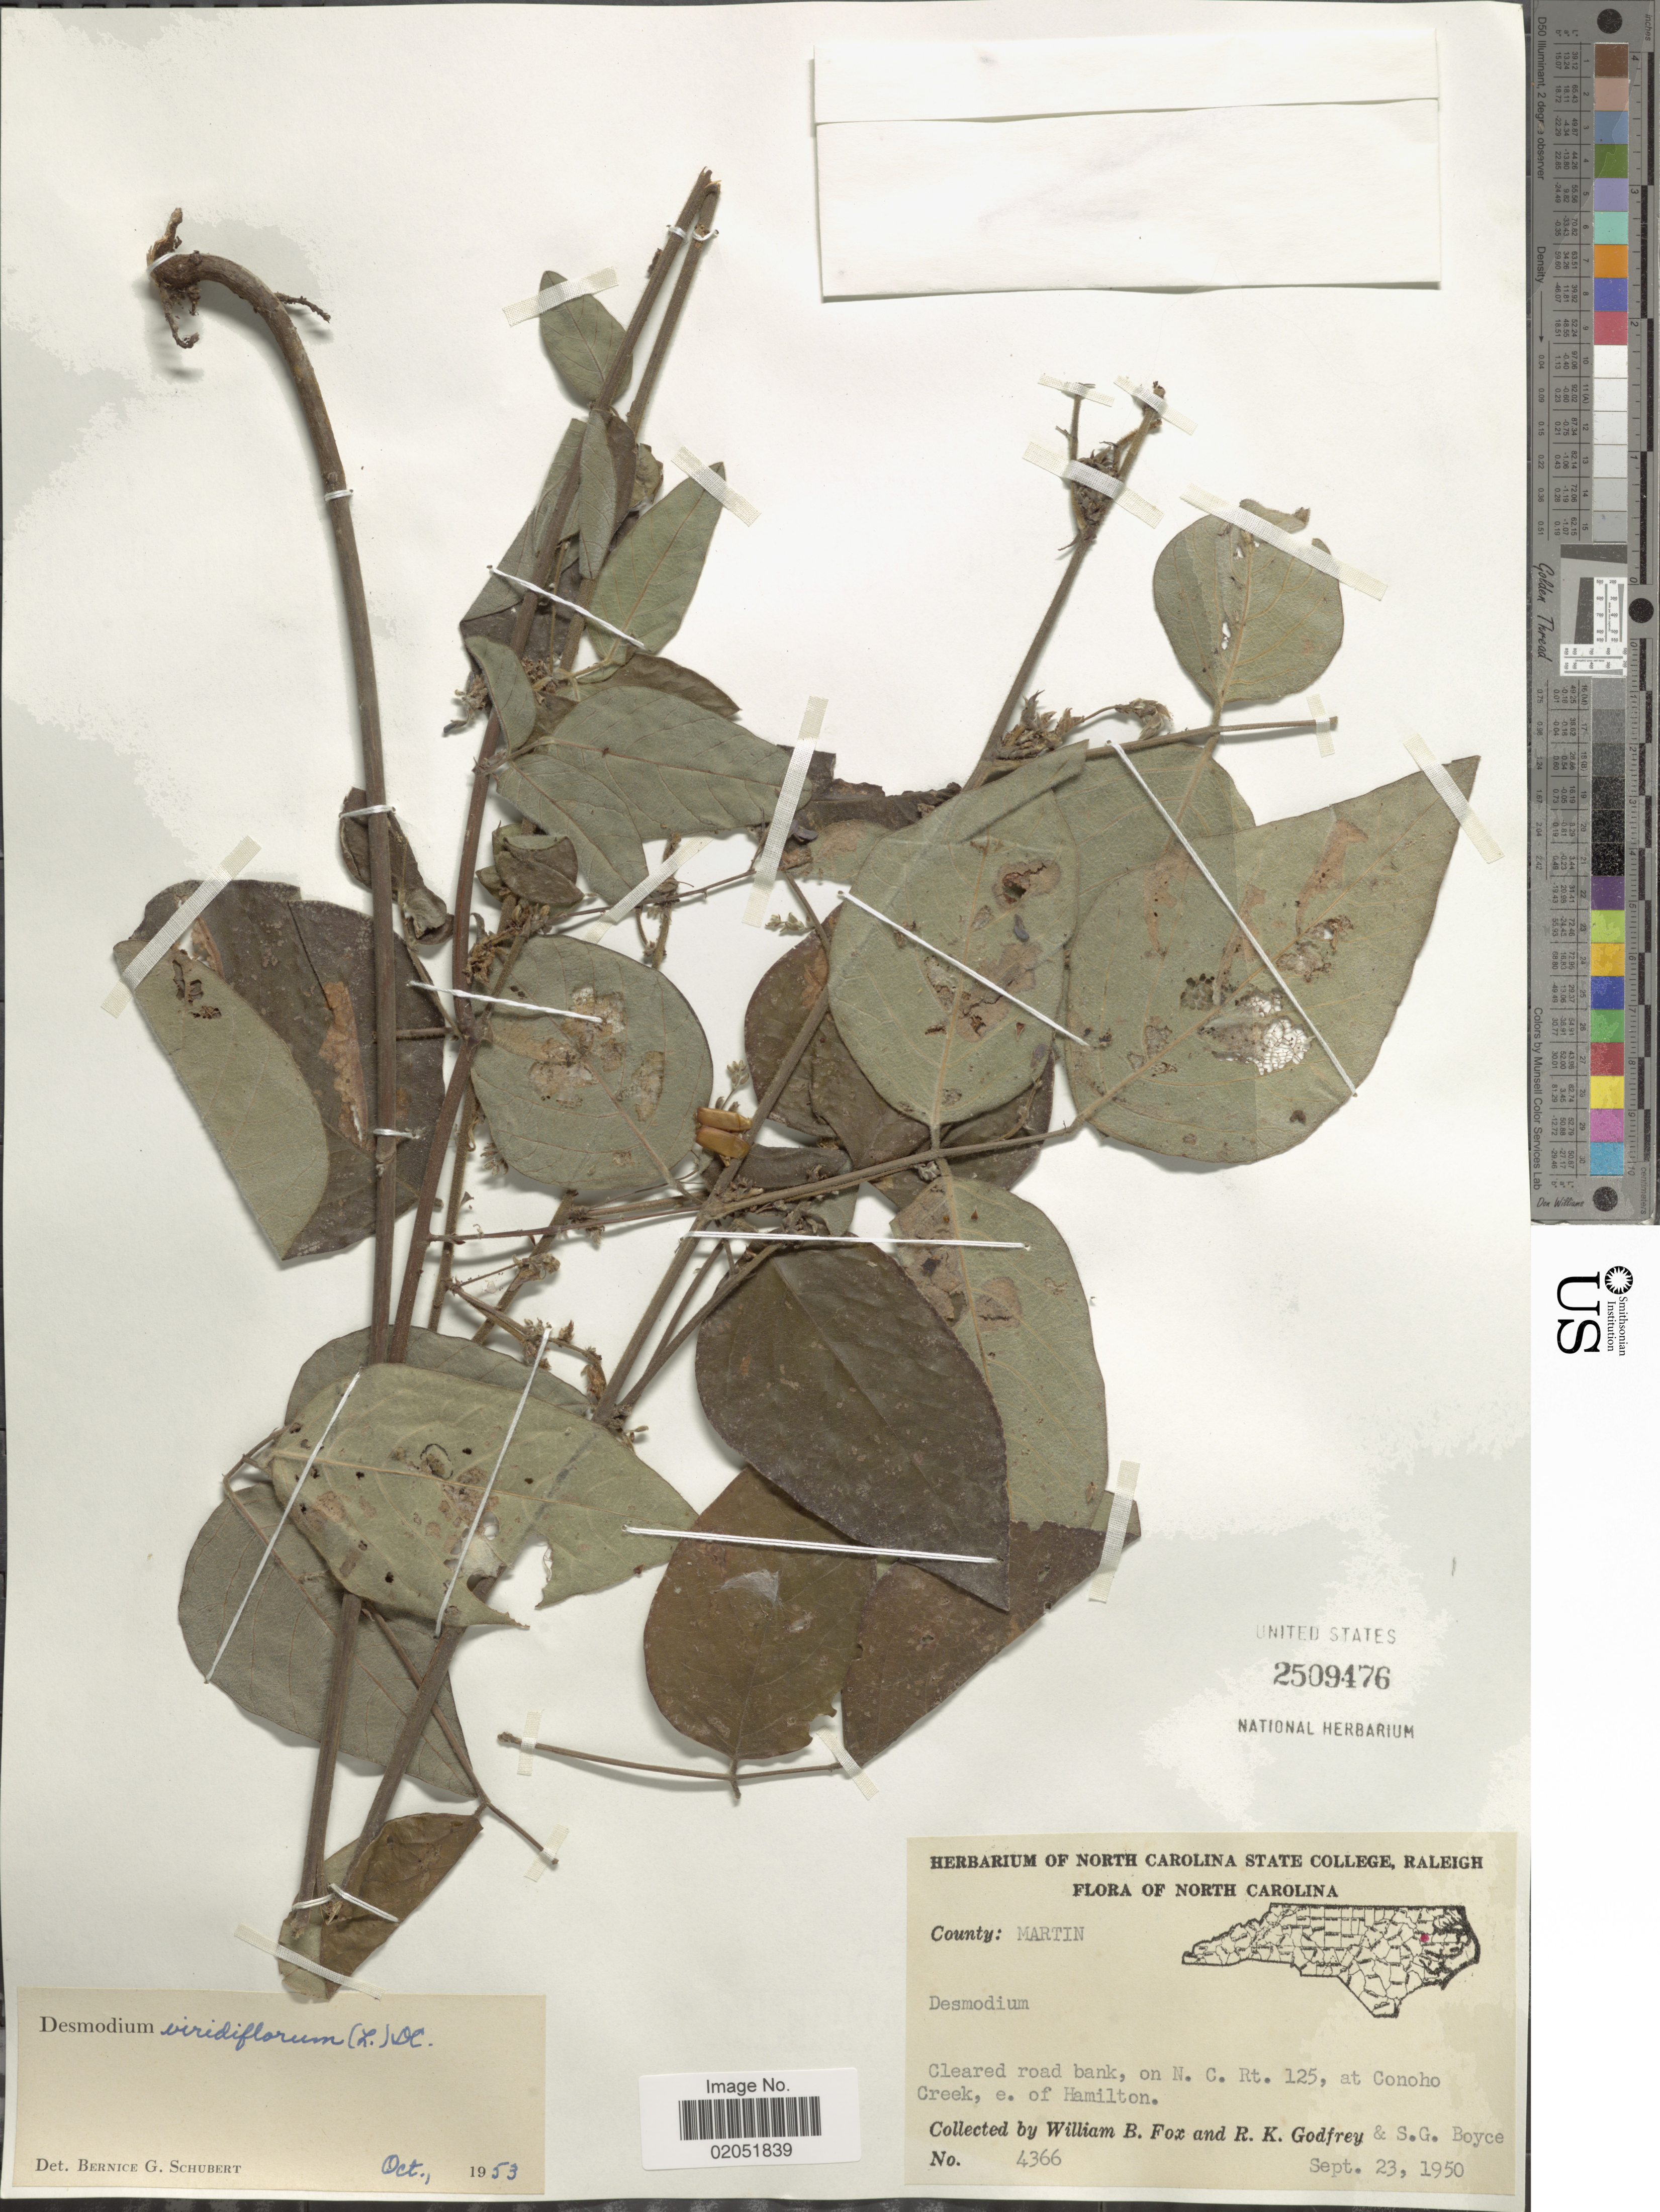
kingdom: Plantae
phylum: Tracheophyta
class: Magnoliopsida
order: Fabales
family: Fabaceae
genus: Desmodium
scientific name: Desmodium viridiflorum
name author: (L.) DC.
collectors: W. B. Fox, R. K. Godfrey & S. Boyce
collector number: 4366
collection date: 1950-09-23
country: United States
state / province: North Carolina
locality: North Carolina, Cleared road bank, on N.C. Rt. 125, at Conoho Creek, e of Hamilton,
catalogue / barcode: US 2509476